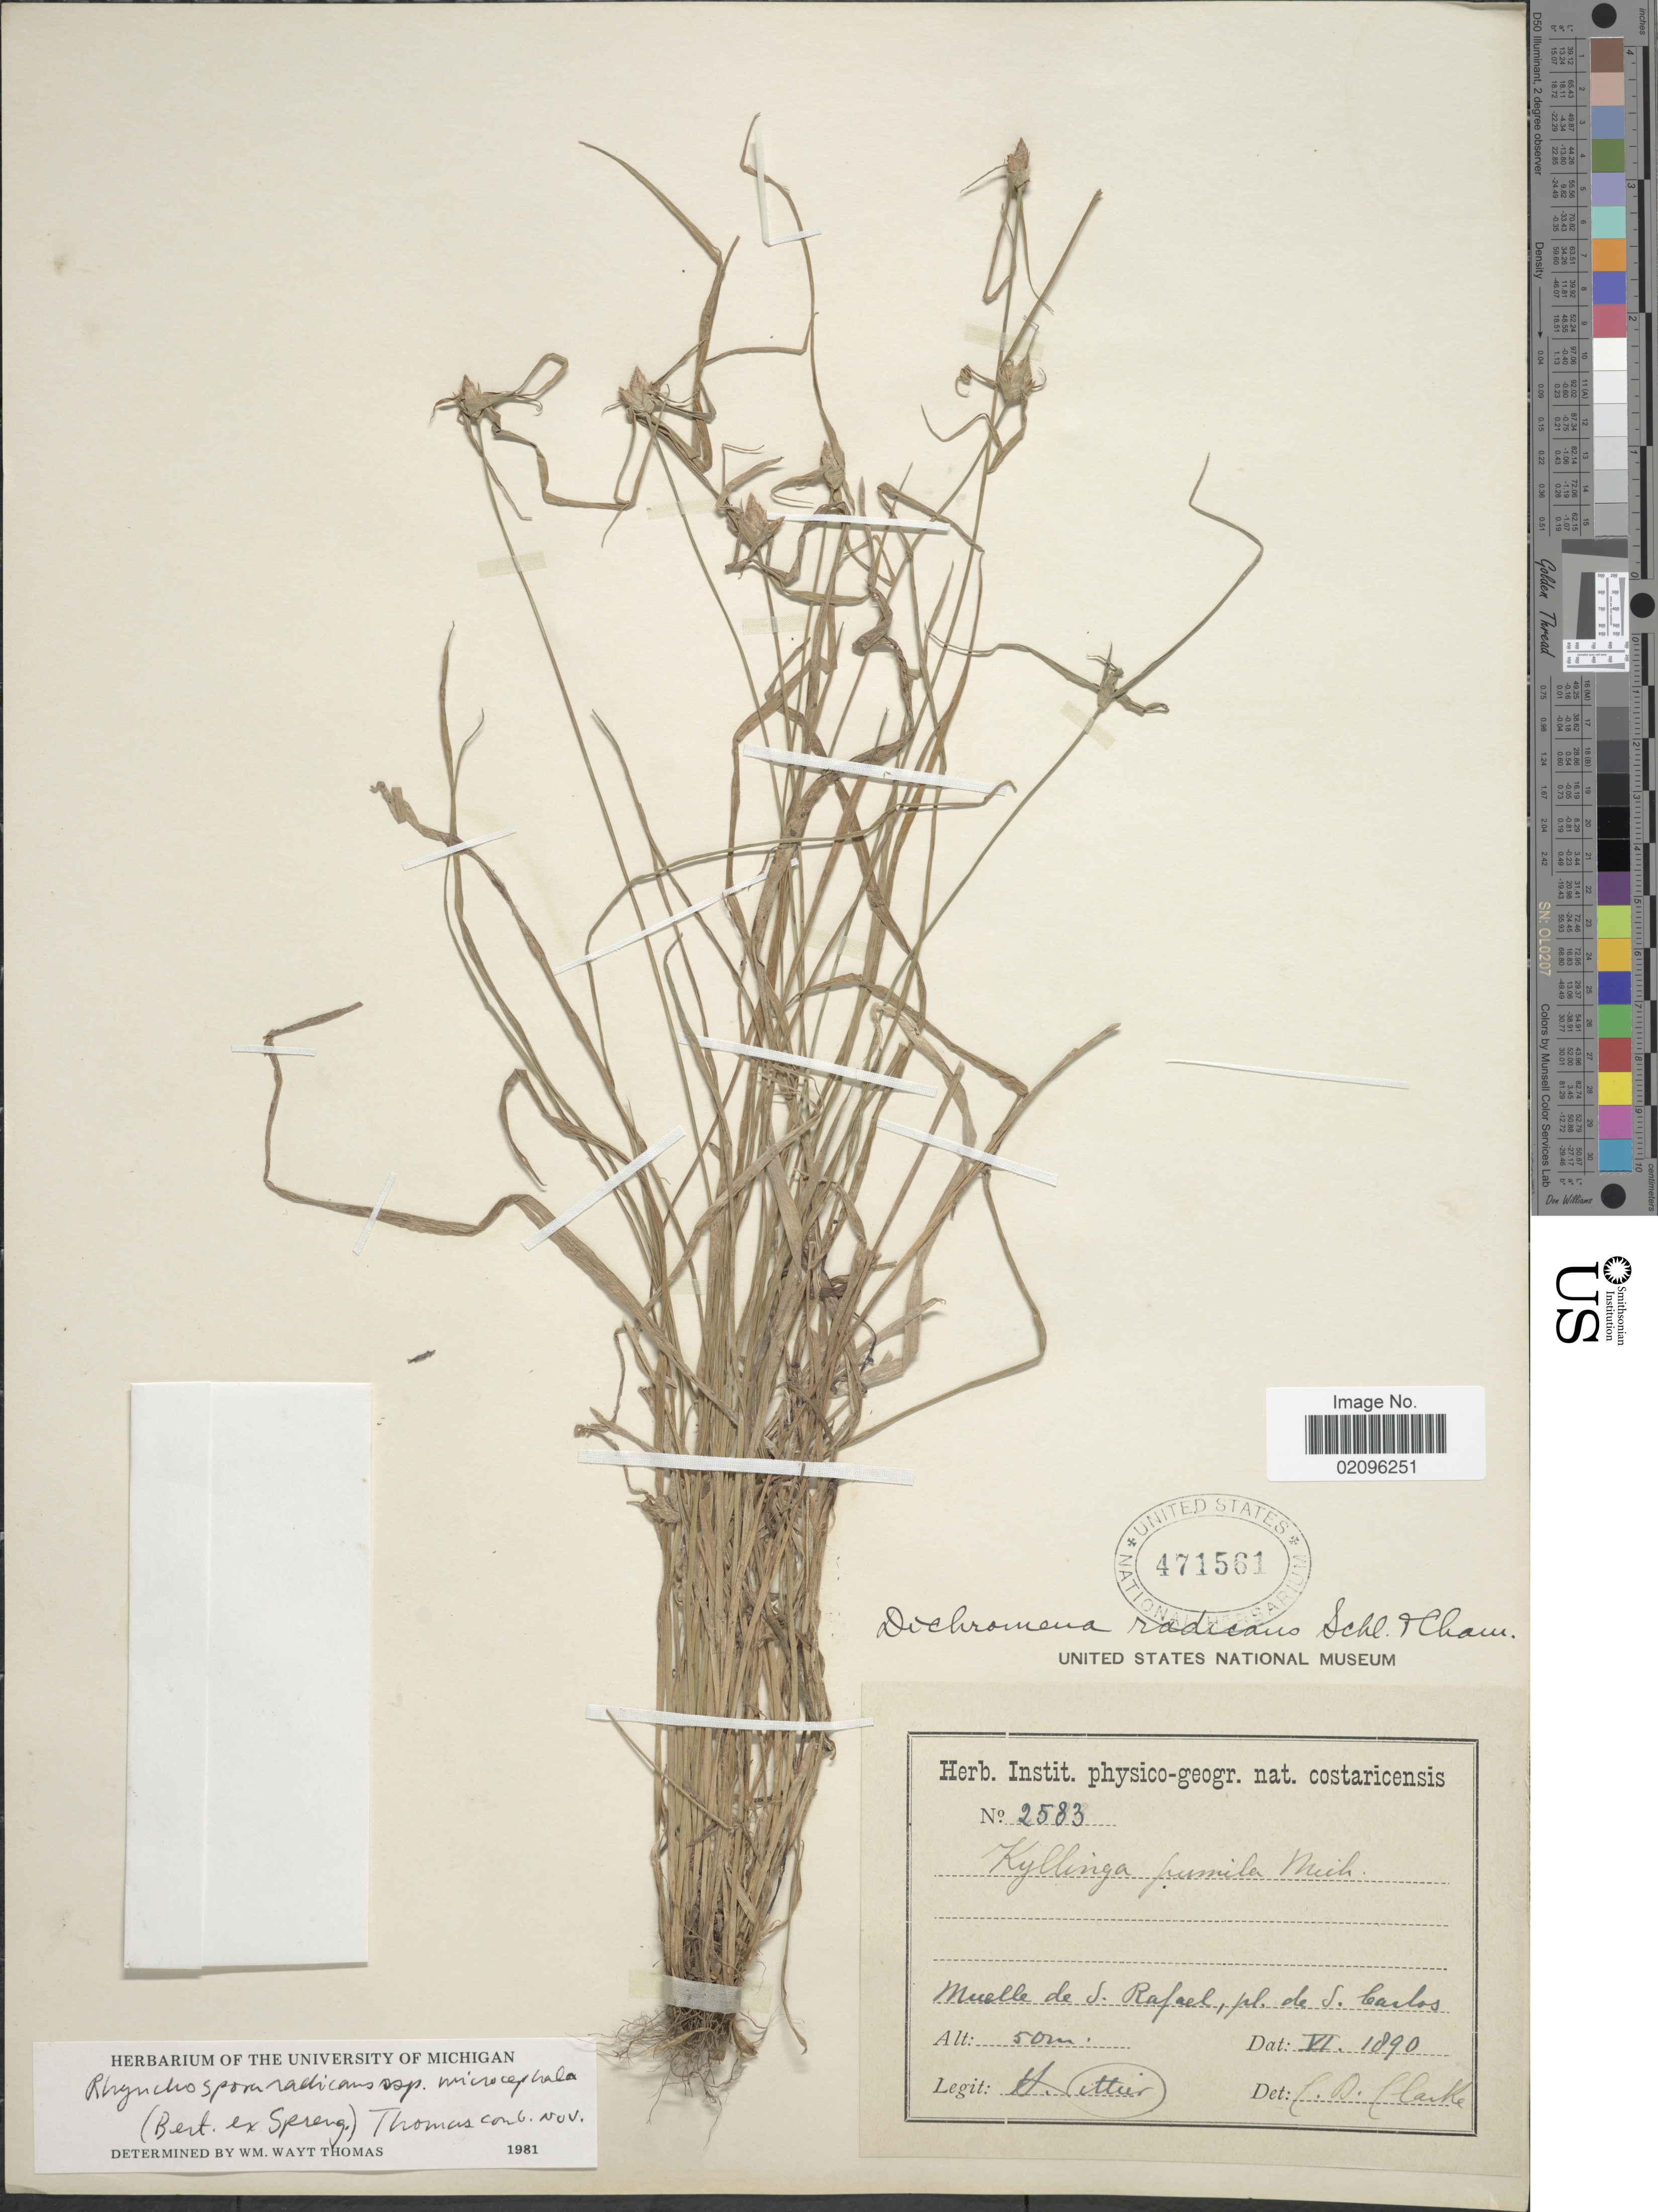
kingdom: Plantae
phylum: Tracheophyta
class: Liliopsida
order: Poales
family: Cyperaceae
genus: Rhynchospora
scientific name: Rhynchospora radicans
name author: (Schltdl. & Cham.) H. Pfeiff.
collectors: H. F. Pittier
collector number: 2583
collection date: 1890-01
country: Costa Rica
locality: Muelle de S. Rafael, pl. de S. Carlos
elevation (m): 50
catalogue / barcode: US 471561